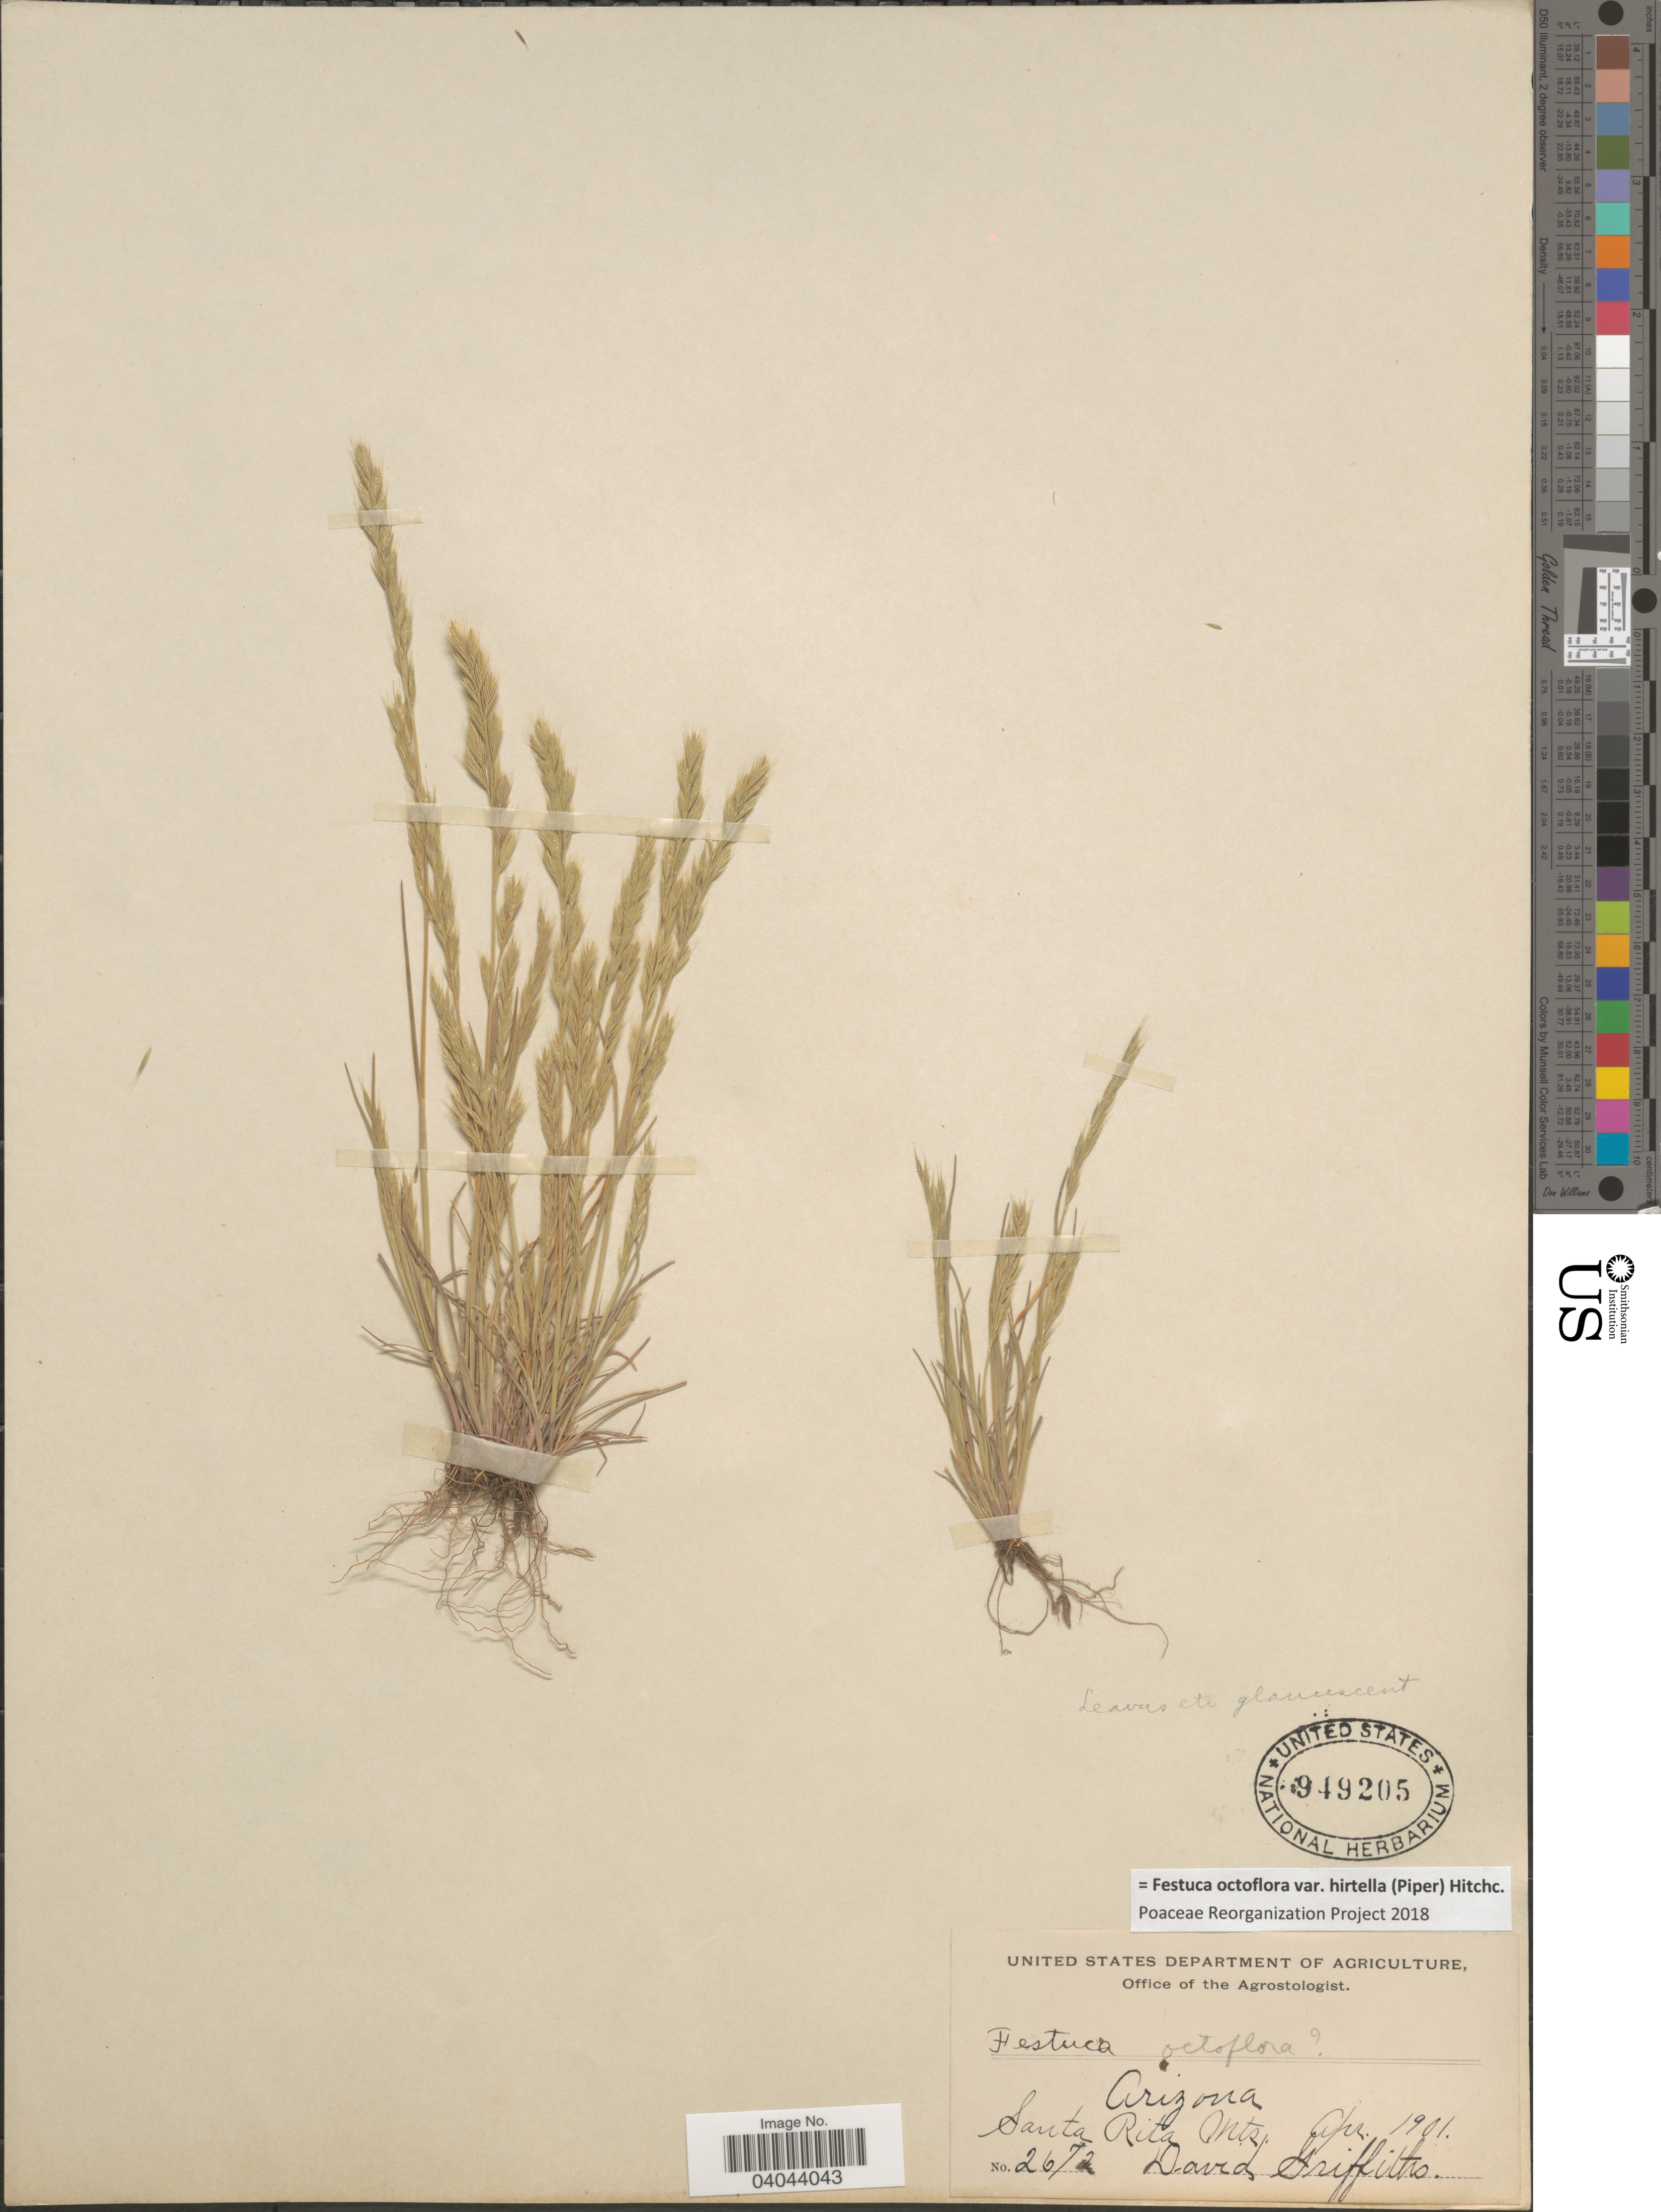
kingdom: Plantae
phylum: Tracheophyta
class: Liliopsida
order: Poales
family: Poaceae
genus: Festuca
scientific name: Festuca octoflora var. hirtella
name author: Piper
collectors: D. Griffiths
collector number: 2672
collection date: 1901-04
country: United States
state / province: Arizona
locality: Santa Rita Mts.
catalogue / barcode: US 949205